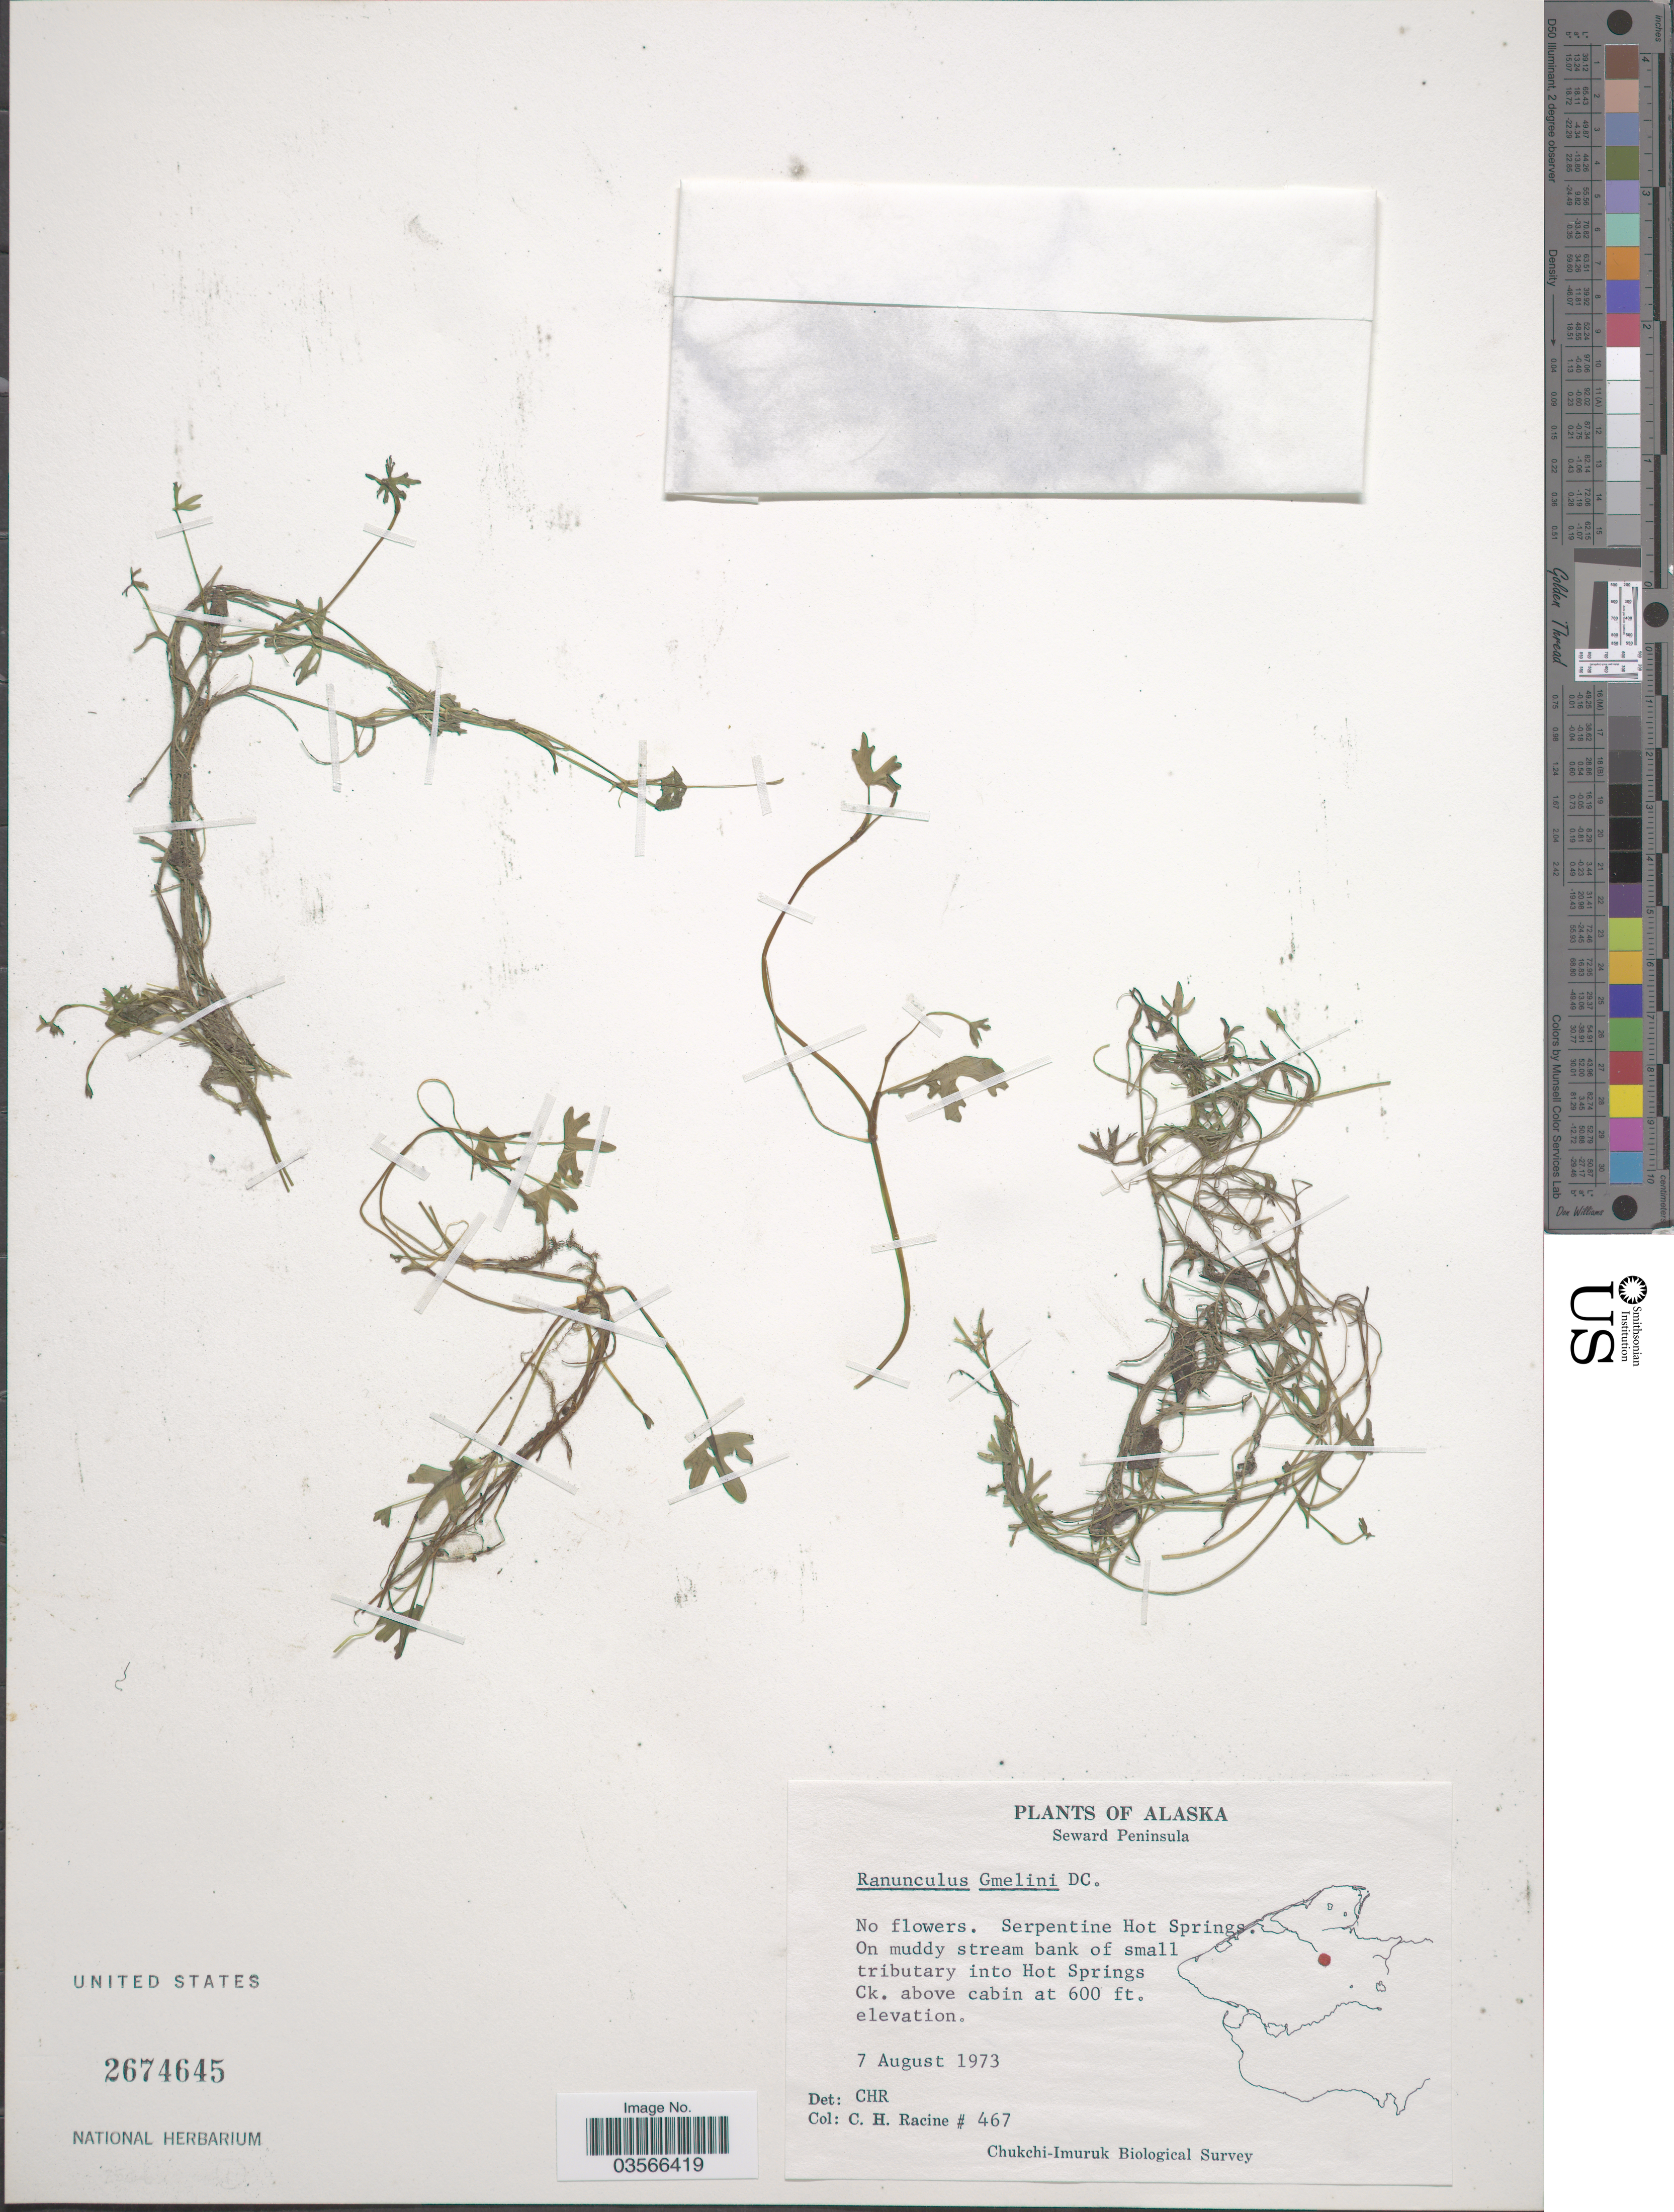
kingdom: Plantae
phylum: Tracheophyta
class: Magnoliopsida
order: Ranunculales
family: Ranunculaceae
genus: Ranunculus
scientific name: Ranunculus gmelinii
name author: DC.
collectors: C. Racine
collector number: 467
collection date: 1973-08-07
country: United States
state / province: Alaska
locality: Seward Peninsula. Serpentine Hot Springs. On muddy stream bank of small tributary into Hot Springs Ck. above cabin.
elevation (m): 183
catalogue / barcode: US 2674645